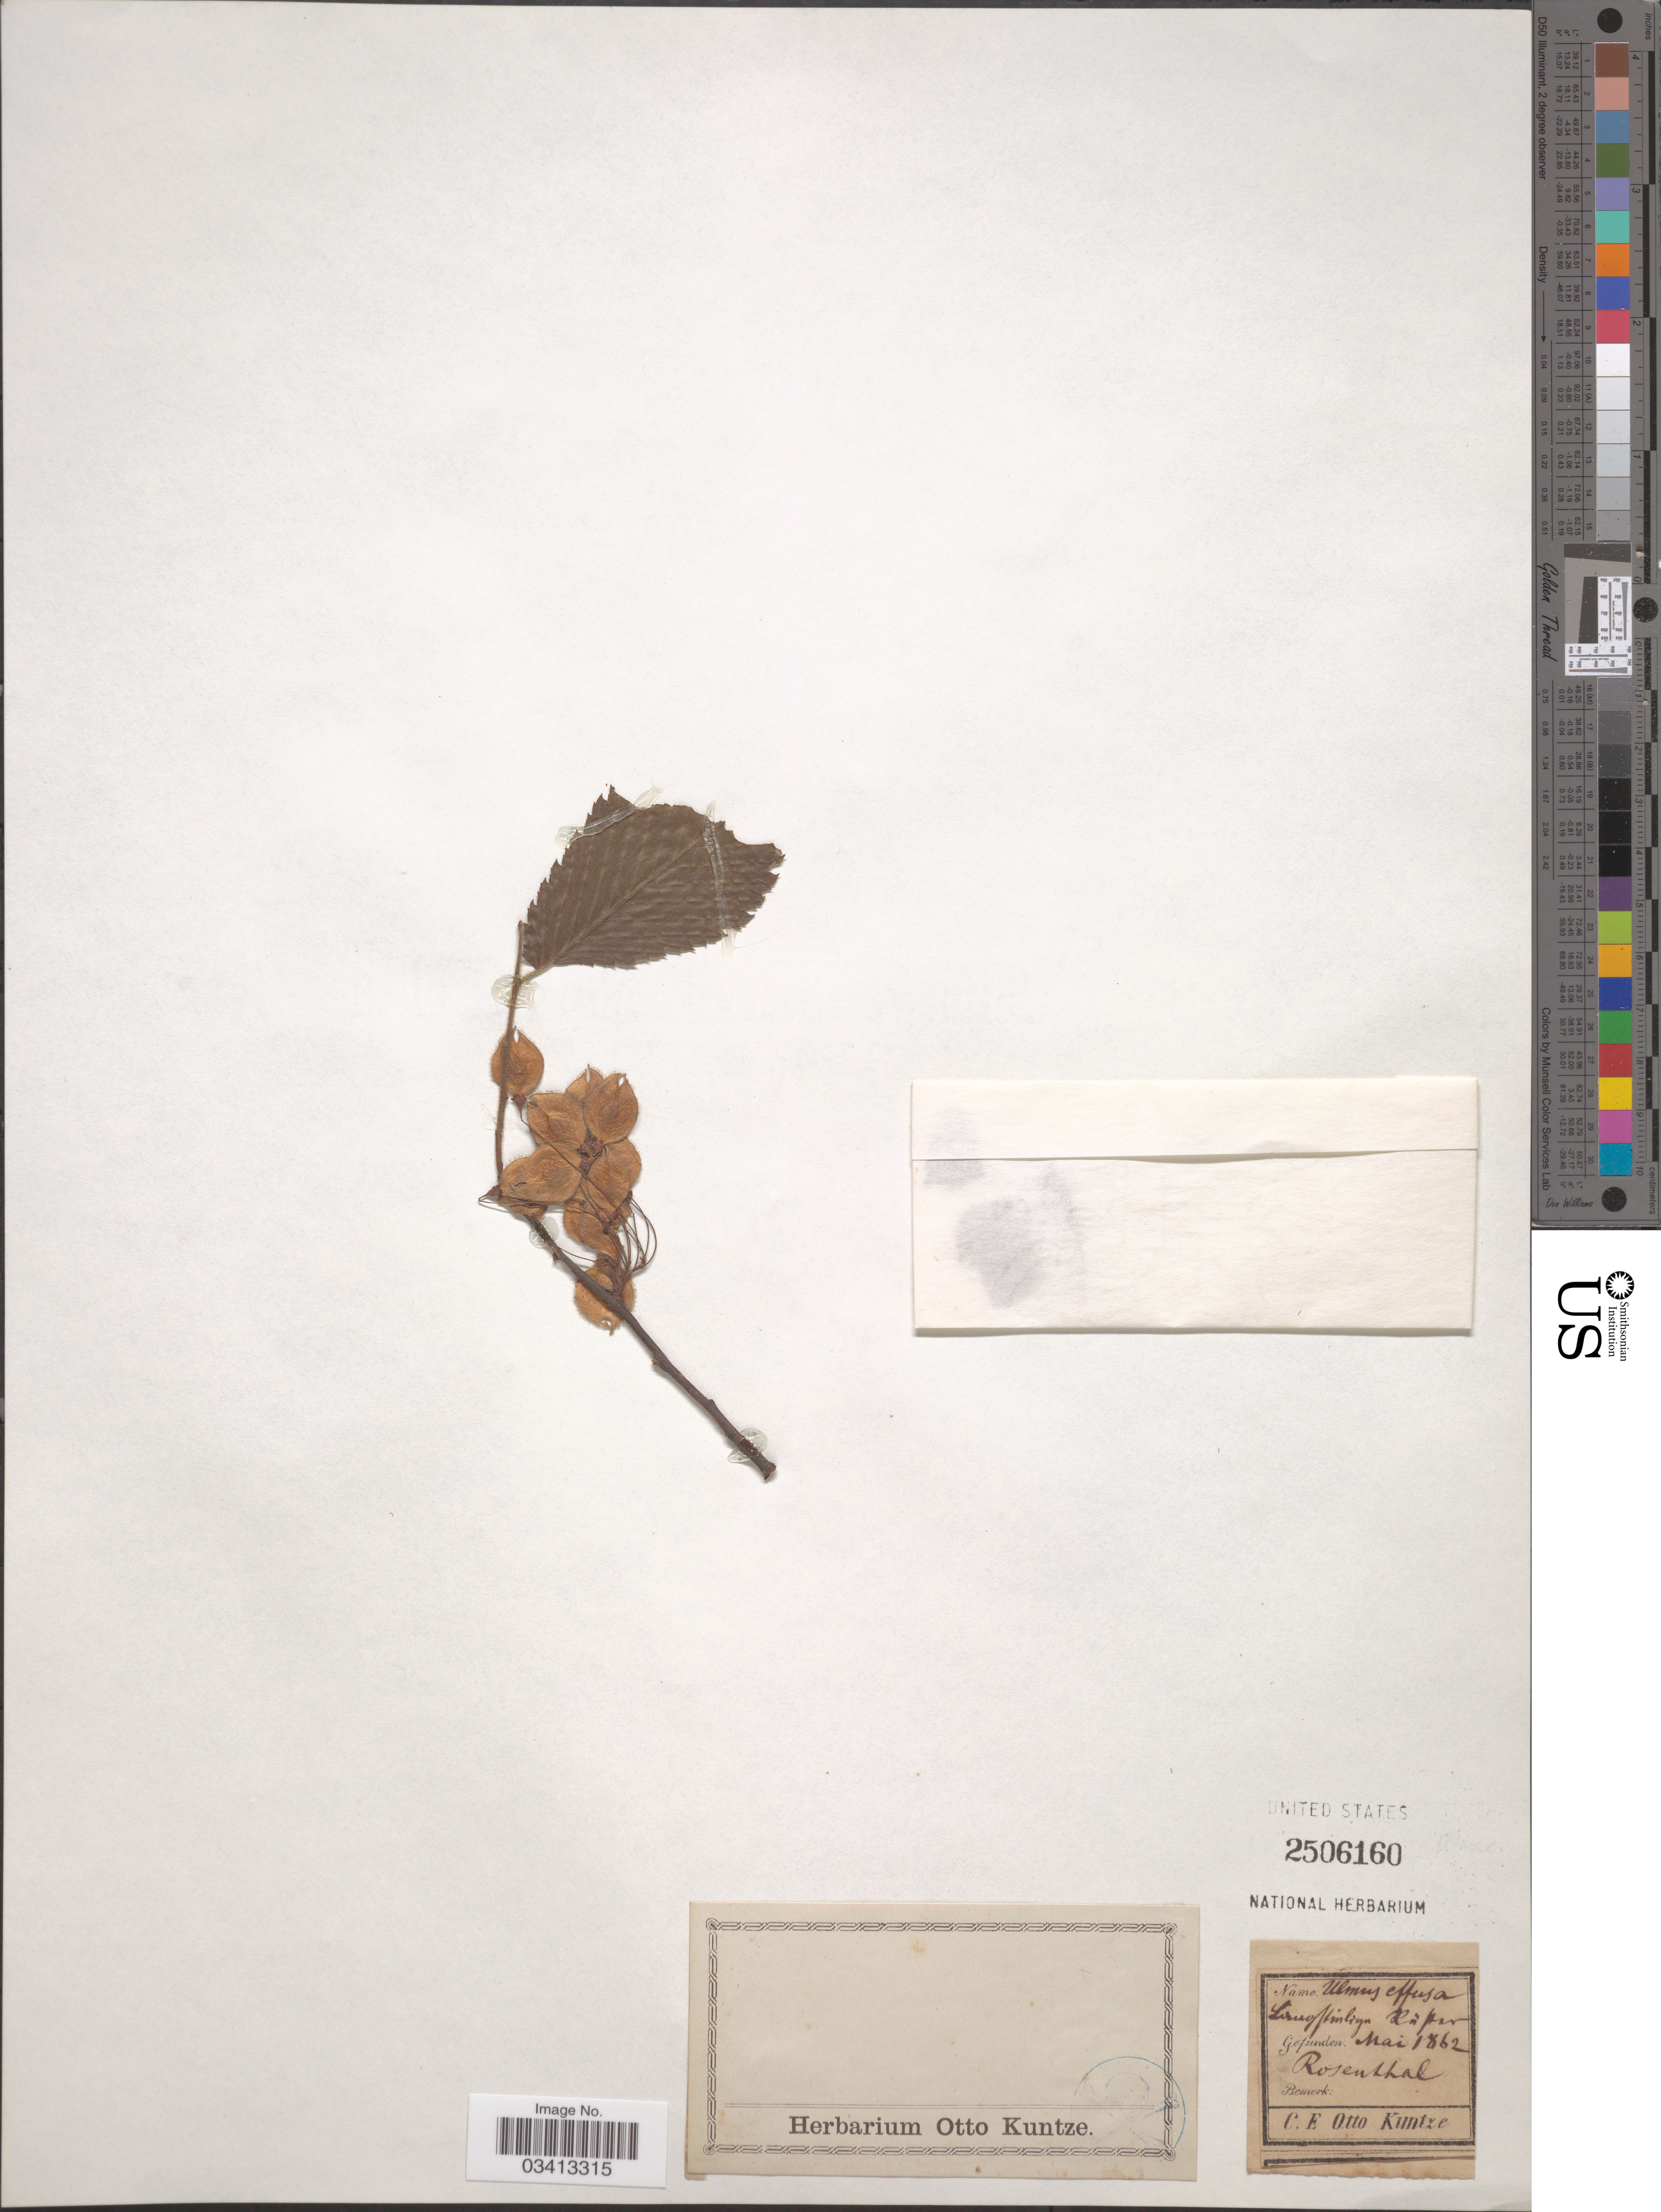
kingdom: Plantae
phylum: Tracheophyta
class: Magnoliopsida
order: Rosales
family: Ulmaceae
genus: Ulmus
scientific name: Ulmus laevis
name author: Pall.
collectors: C.E.O. Kuntze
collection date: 1862-05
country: Germany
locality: Rosenthal.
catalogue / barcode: US 2506160